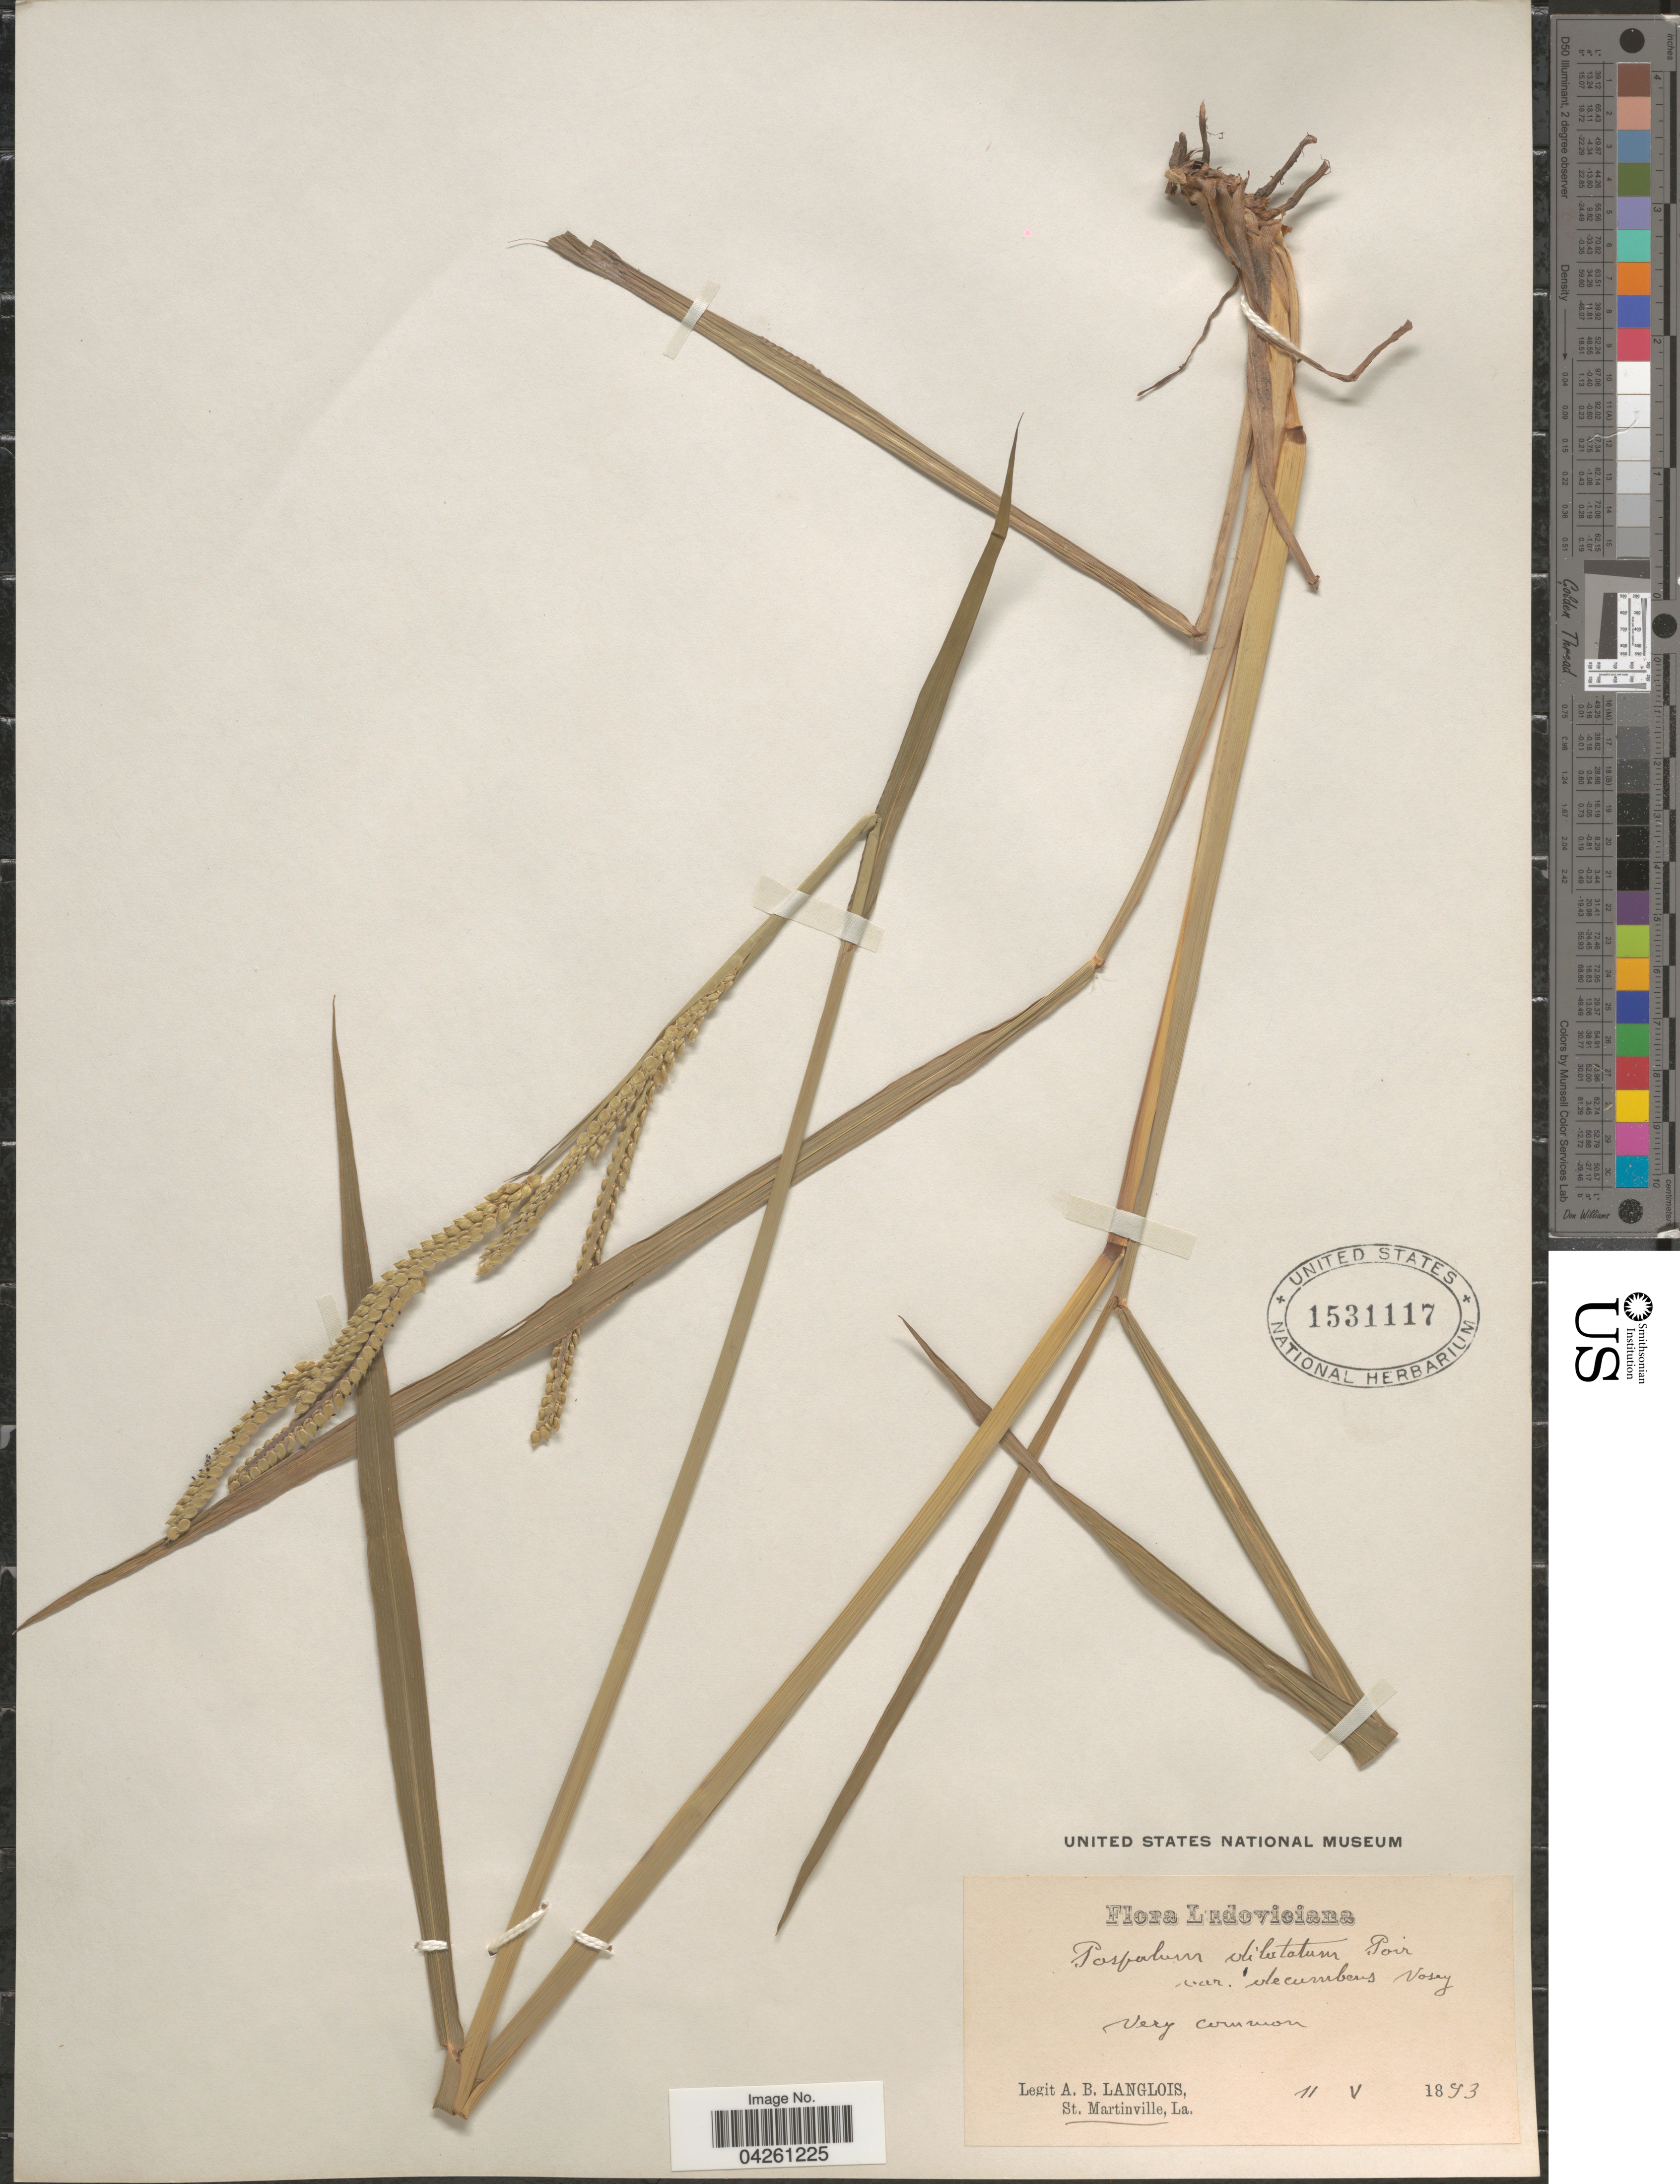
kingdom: Plantae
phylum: Tracheophyta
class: Liliopsida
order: Poales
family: Poaceae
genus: Paspalum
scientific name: Paspalum dilatatum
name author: Poir.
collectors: A. Langlois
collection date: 1893-05-11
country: United States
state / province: Louisiana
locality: Ludoviciana. Very common. St. Martinville.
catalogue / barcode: US 1531117